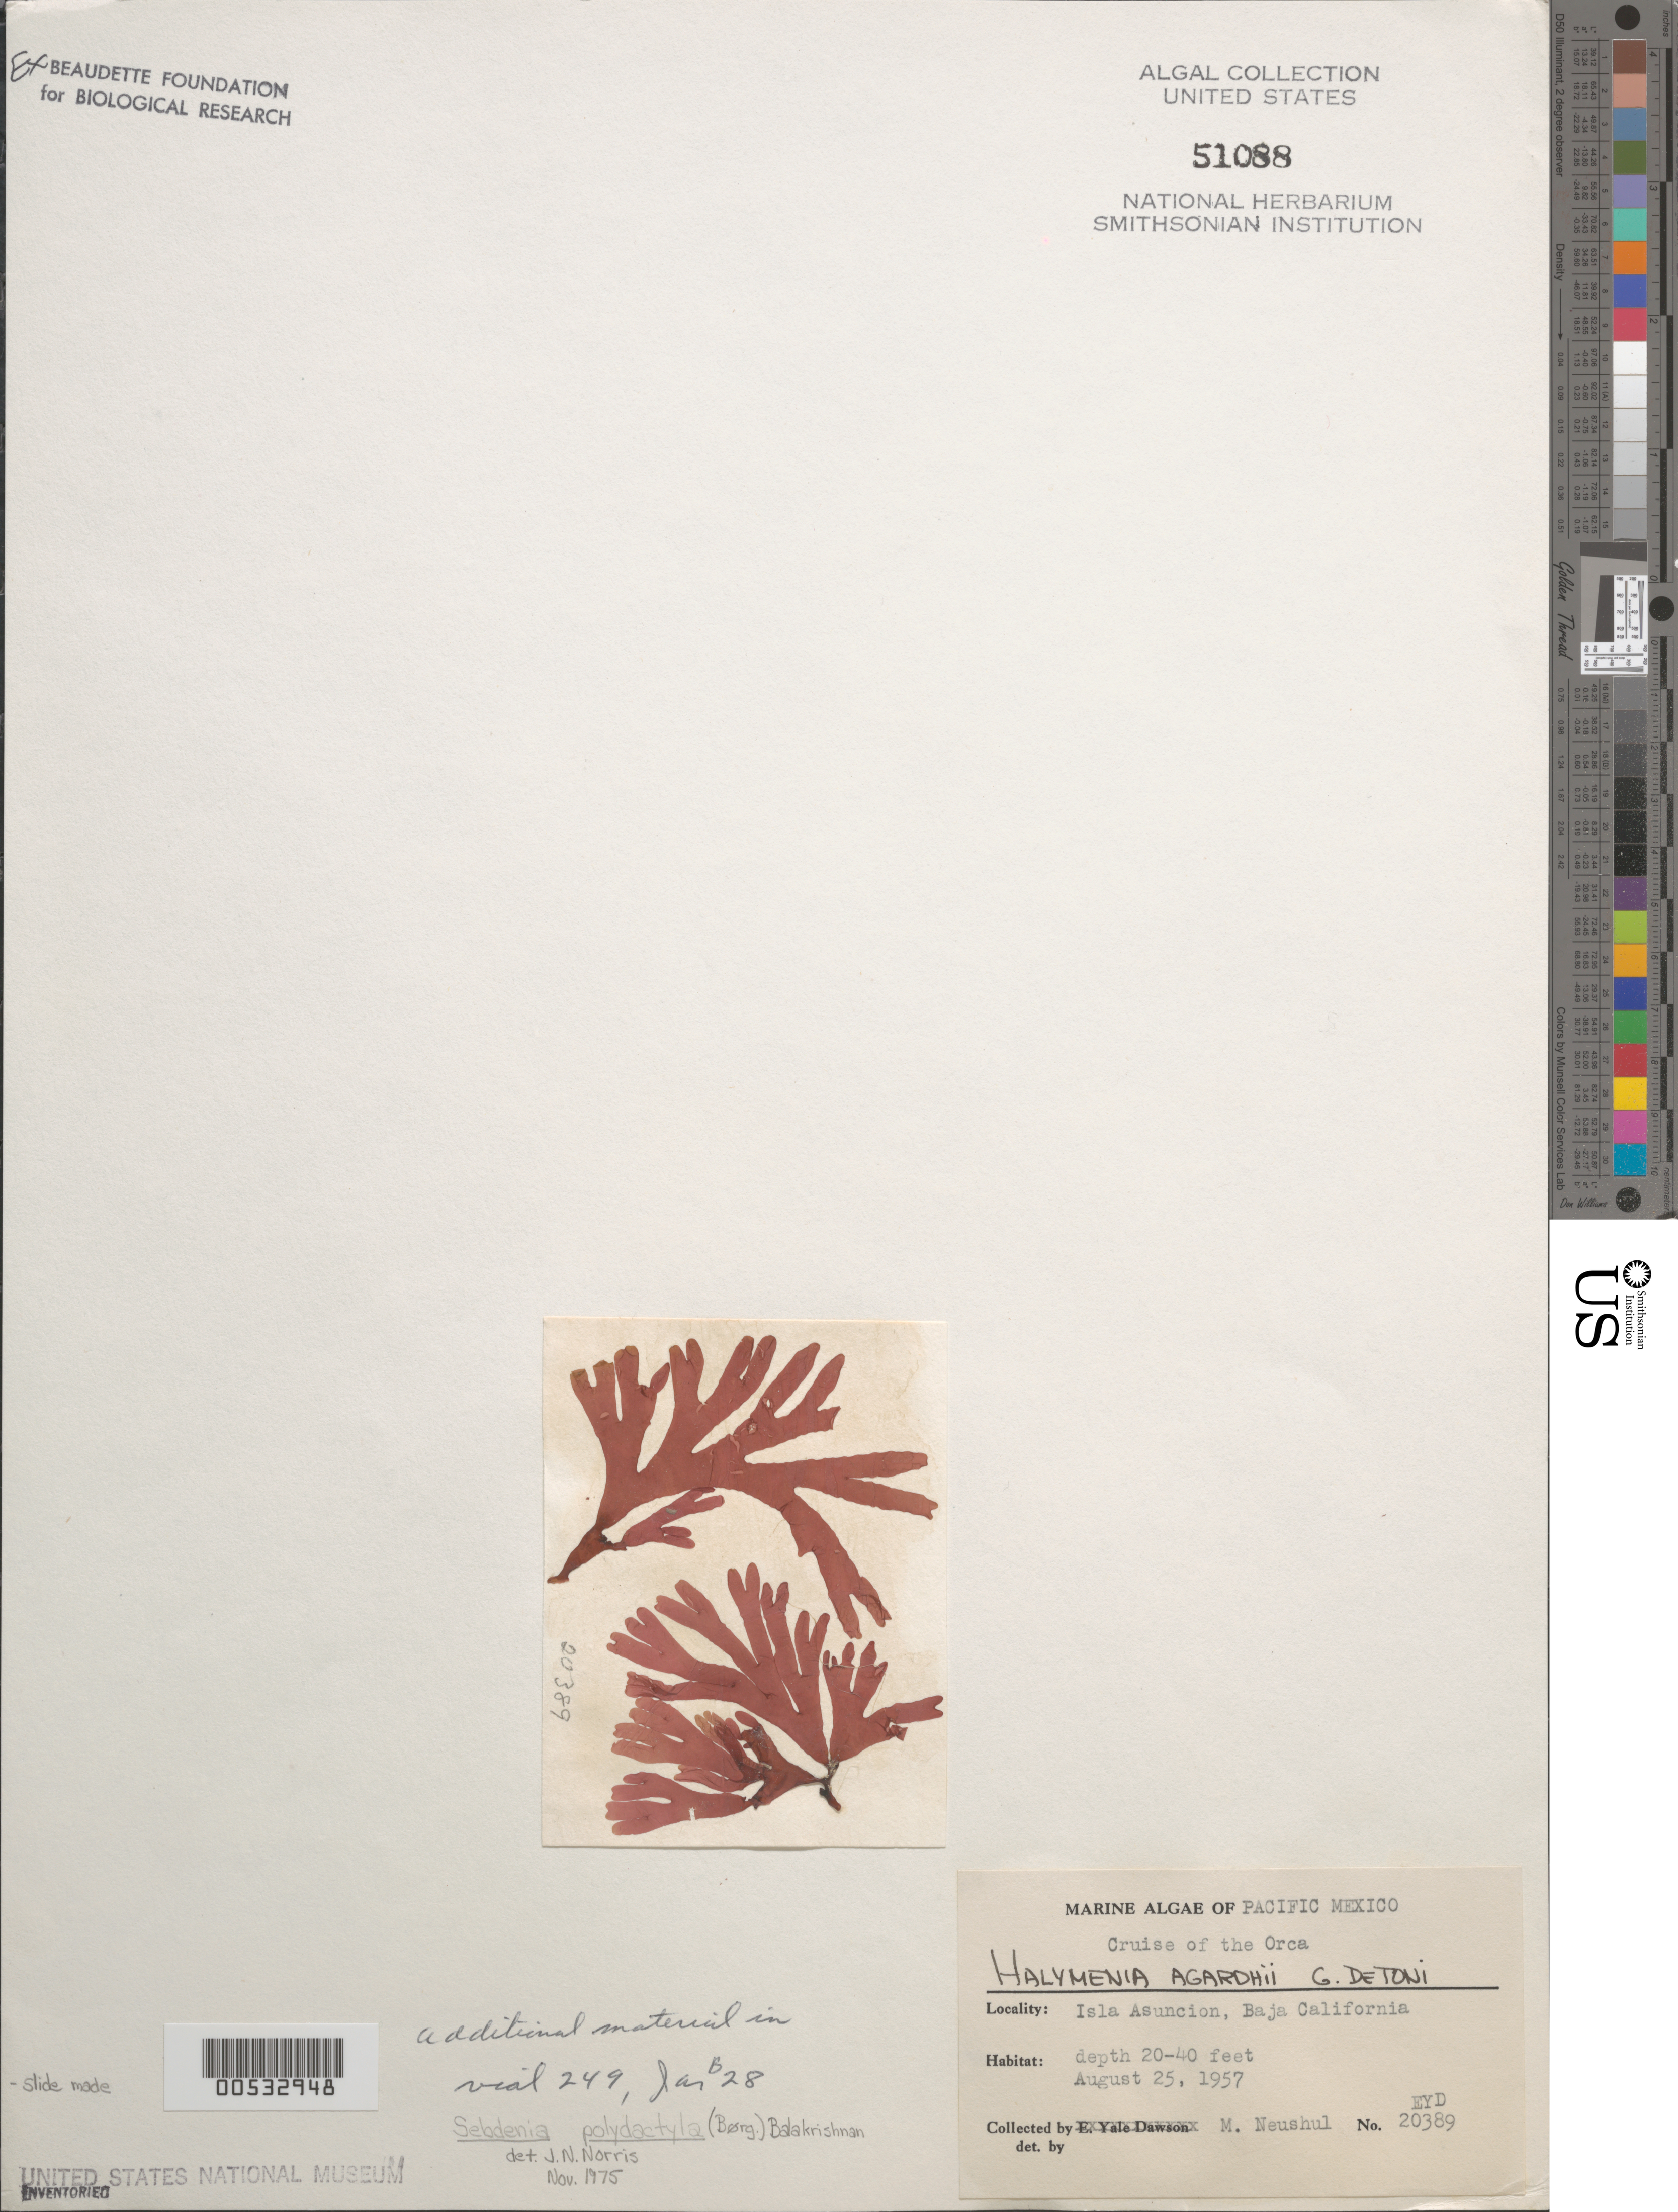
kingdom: Plantae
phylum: Rhodophyta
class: Florideophyceae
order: Sebdeniales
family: Sebdeniaceae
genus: Sebdenia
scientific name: Sebdenia polydactyla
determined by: Norris, James N.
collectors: M. Neushul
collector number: EYD 20389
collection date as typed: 25 Aug 1957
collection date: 1957-08-25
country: Mexico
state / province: Baja California Sur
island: Isla Asuncion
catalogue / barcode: US 51088